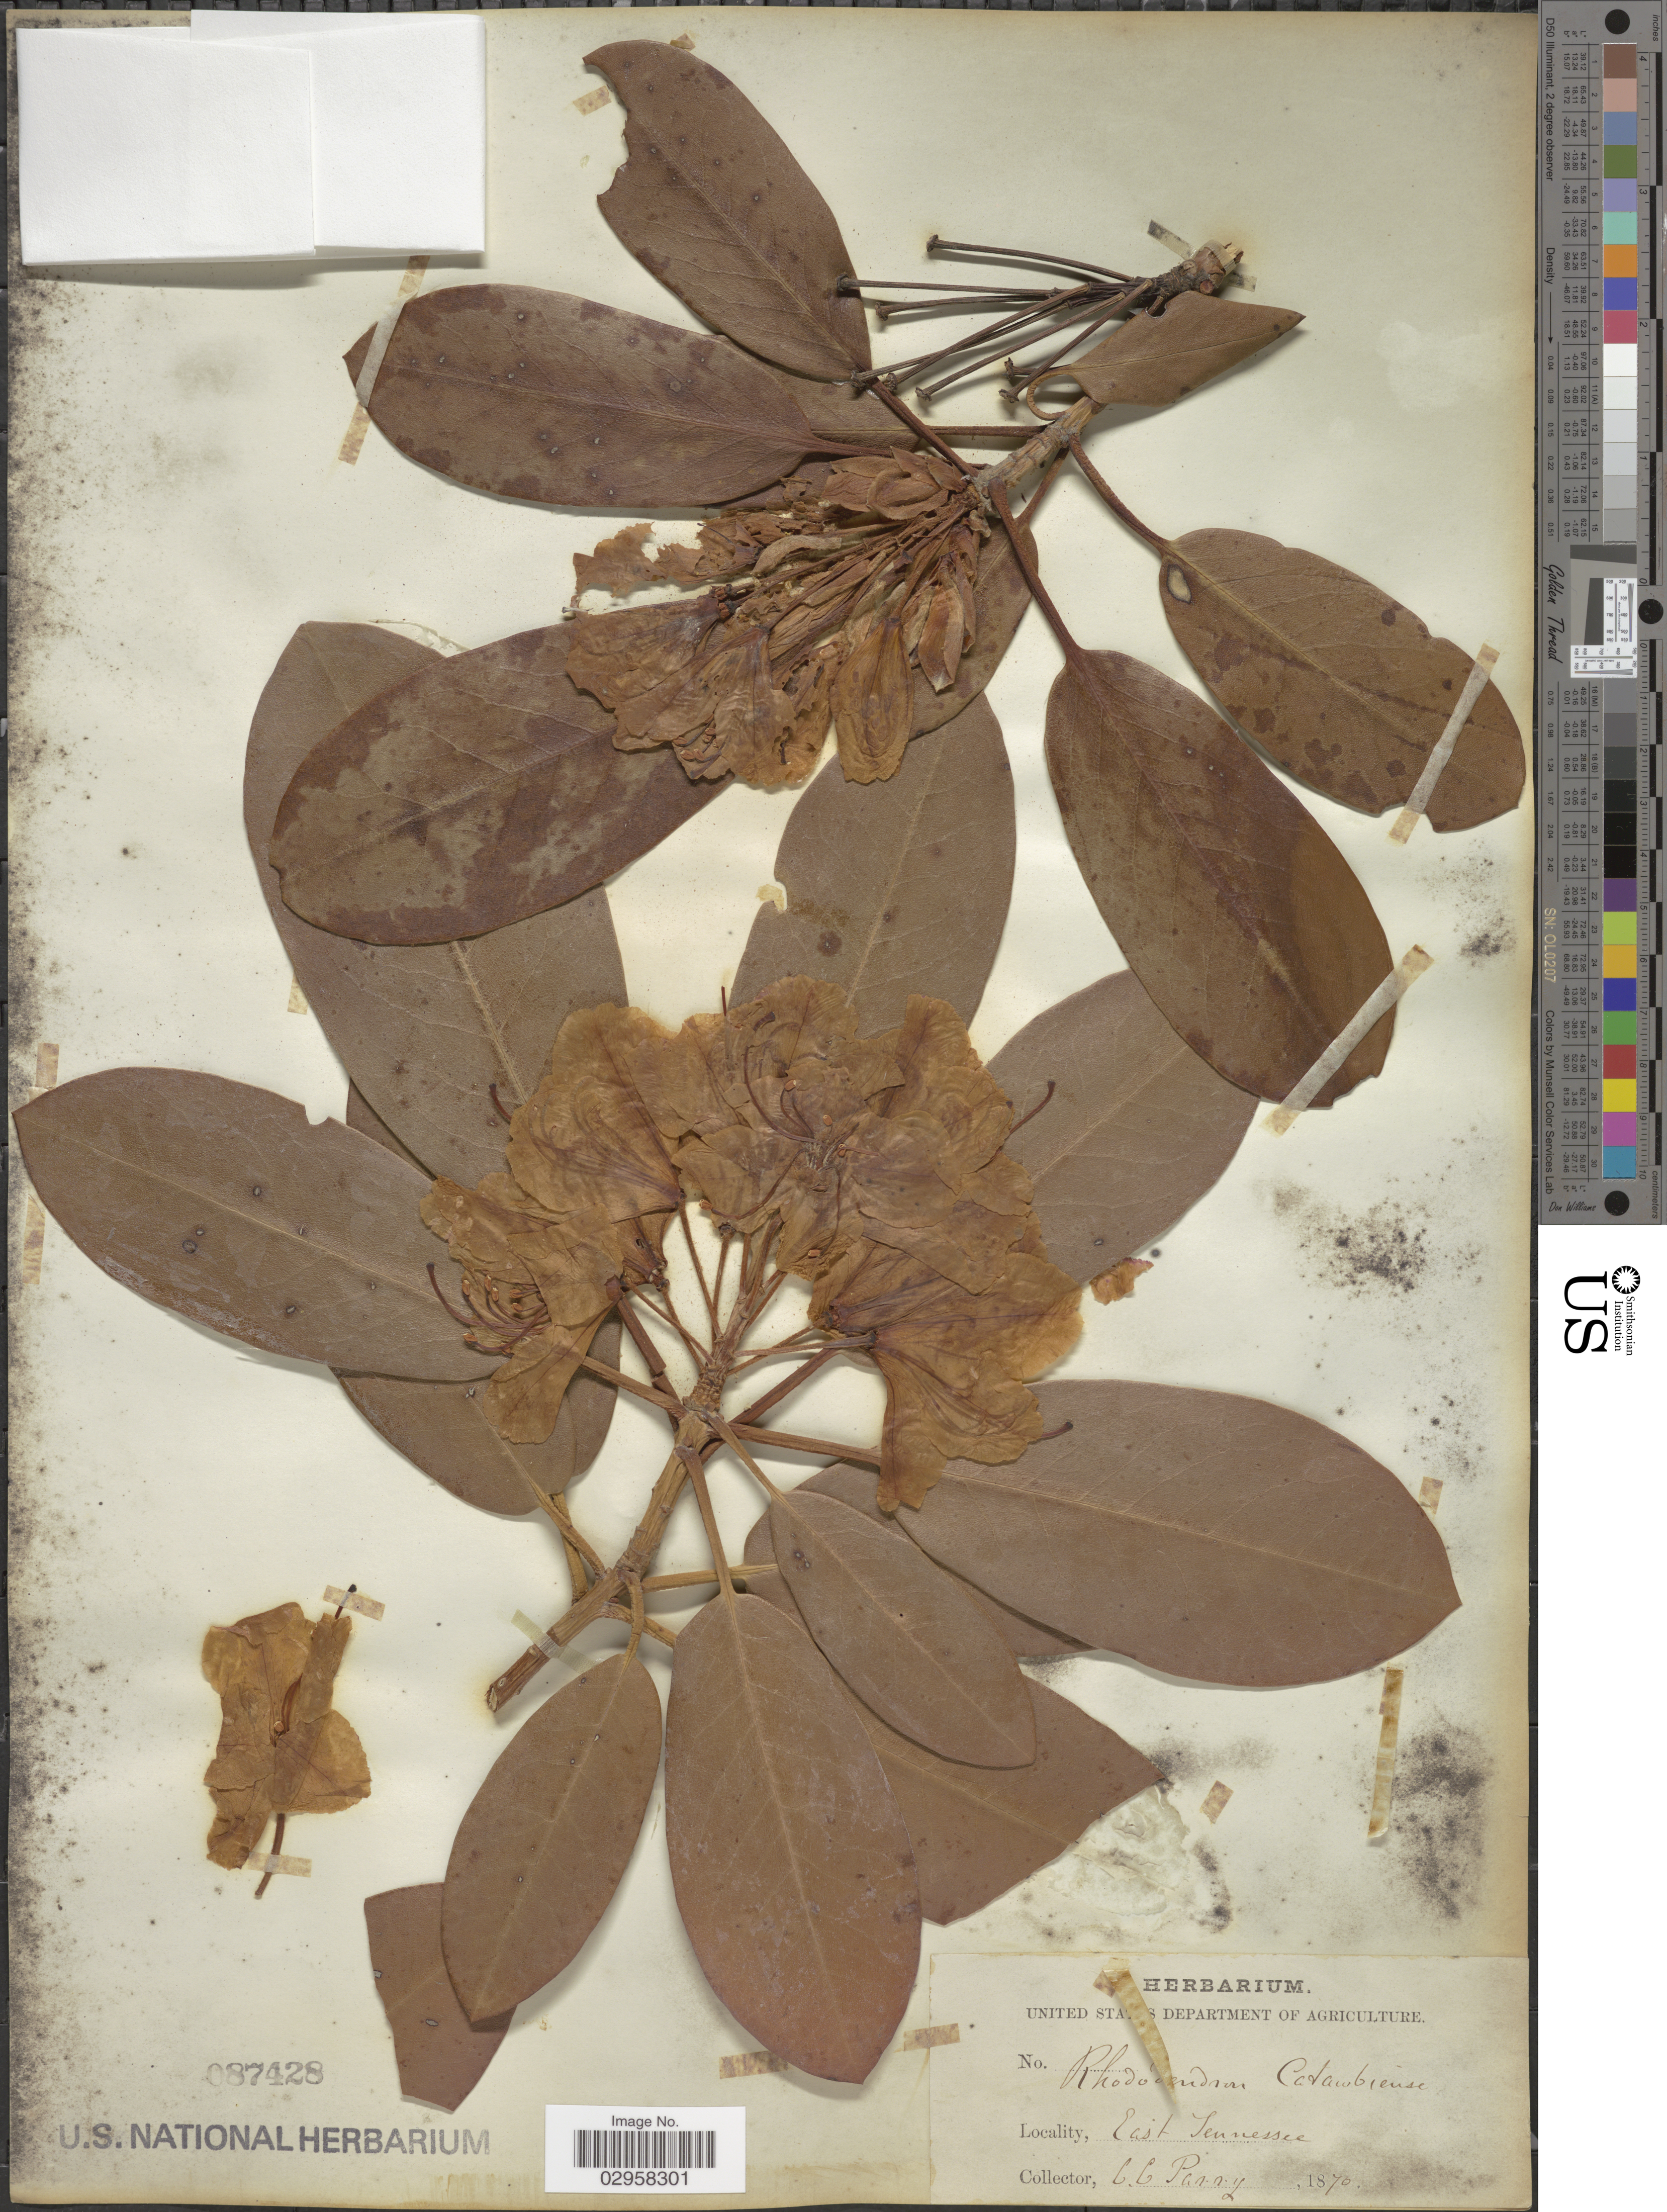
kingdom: Plantae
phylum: Tracheophyta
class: Magnoliopsida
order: Ericales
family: Ericaceae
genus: Rhododendron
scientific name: Rhododendron catawbiense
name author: Michx.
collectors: C. C. Parry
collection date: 1870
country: United States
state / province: Tennessee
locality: East Tennessee.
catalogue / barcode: US 87428